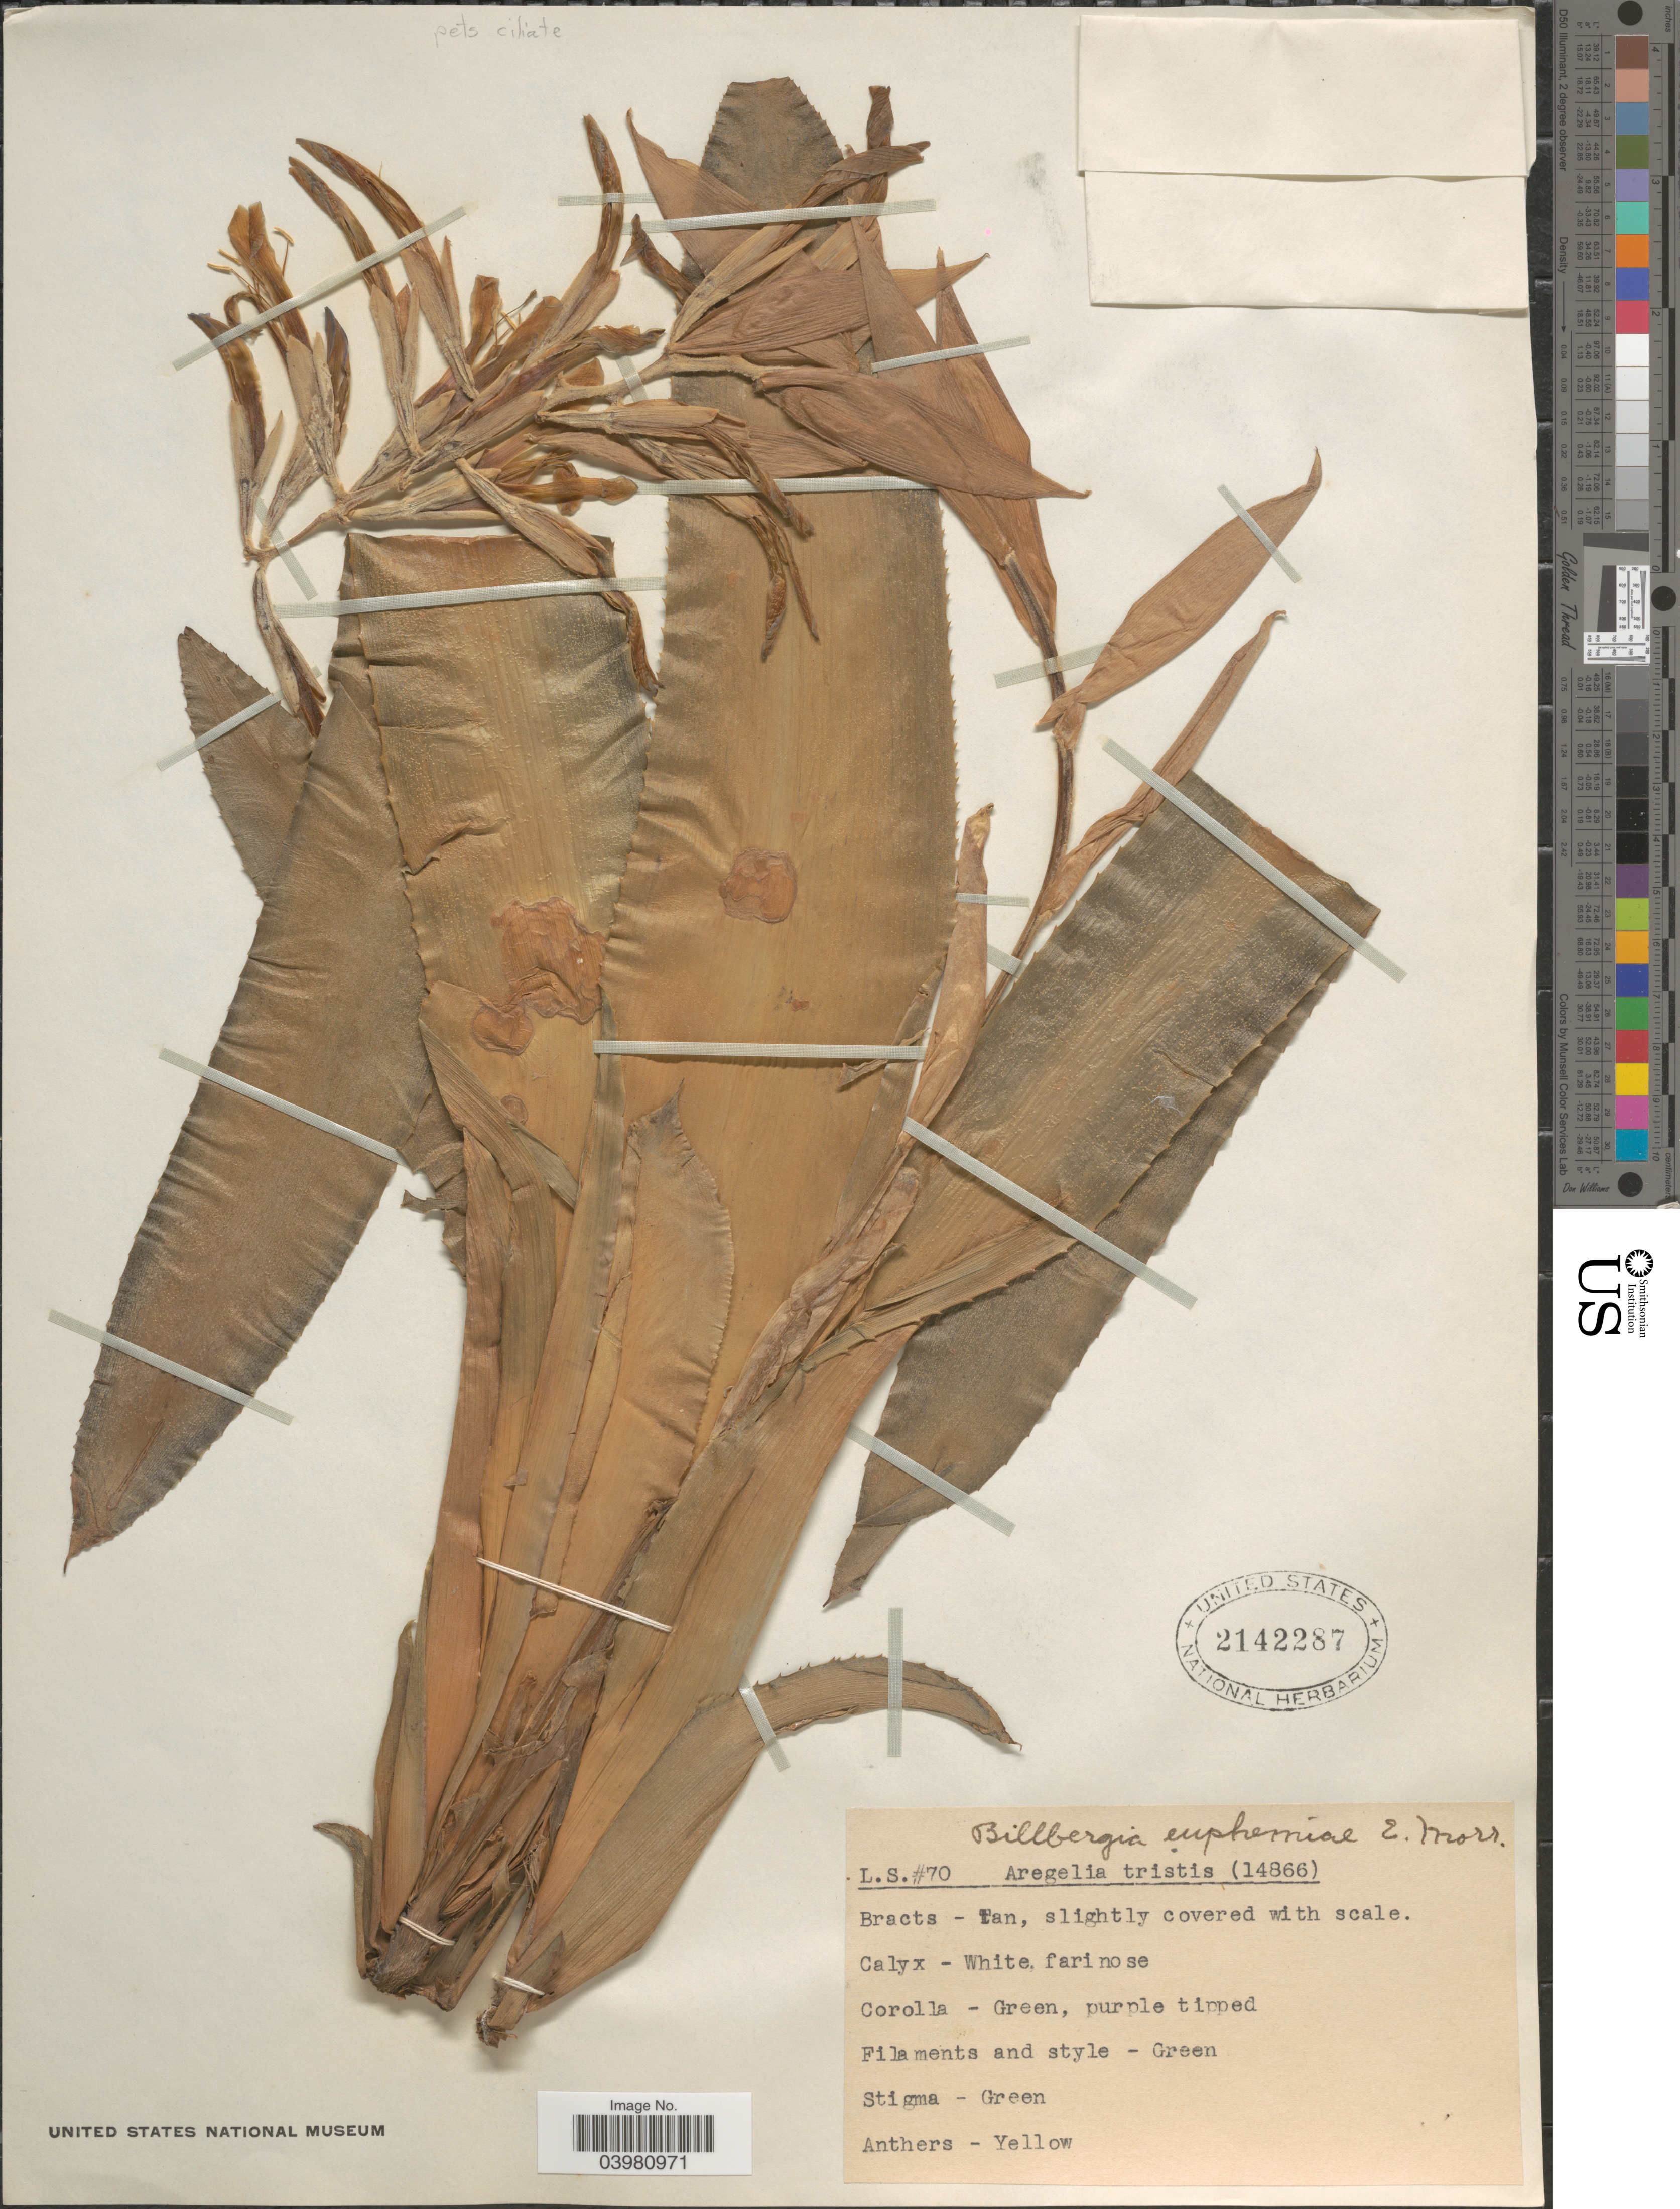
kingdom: Plantae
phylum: Tracheophyta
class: Liliopsida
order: Poales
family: Bromeliaceae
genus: Billbergia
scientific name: Billbergia euphemiae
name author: É. Morren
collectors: L. S.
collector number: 70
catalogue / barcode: US 2142287